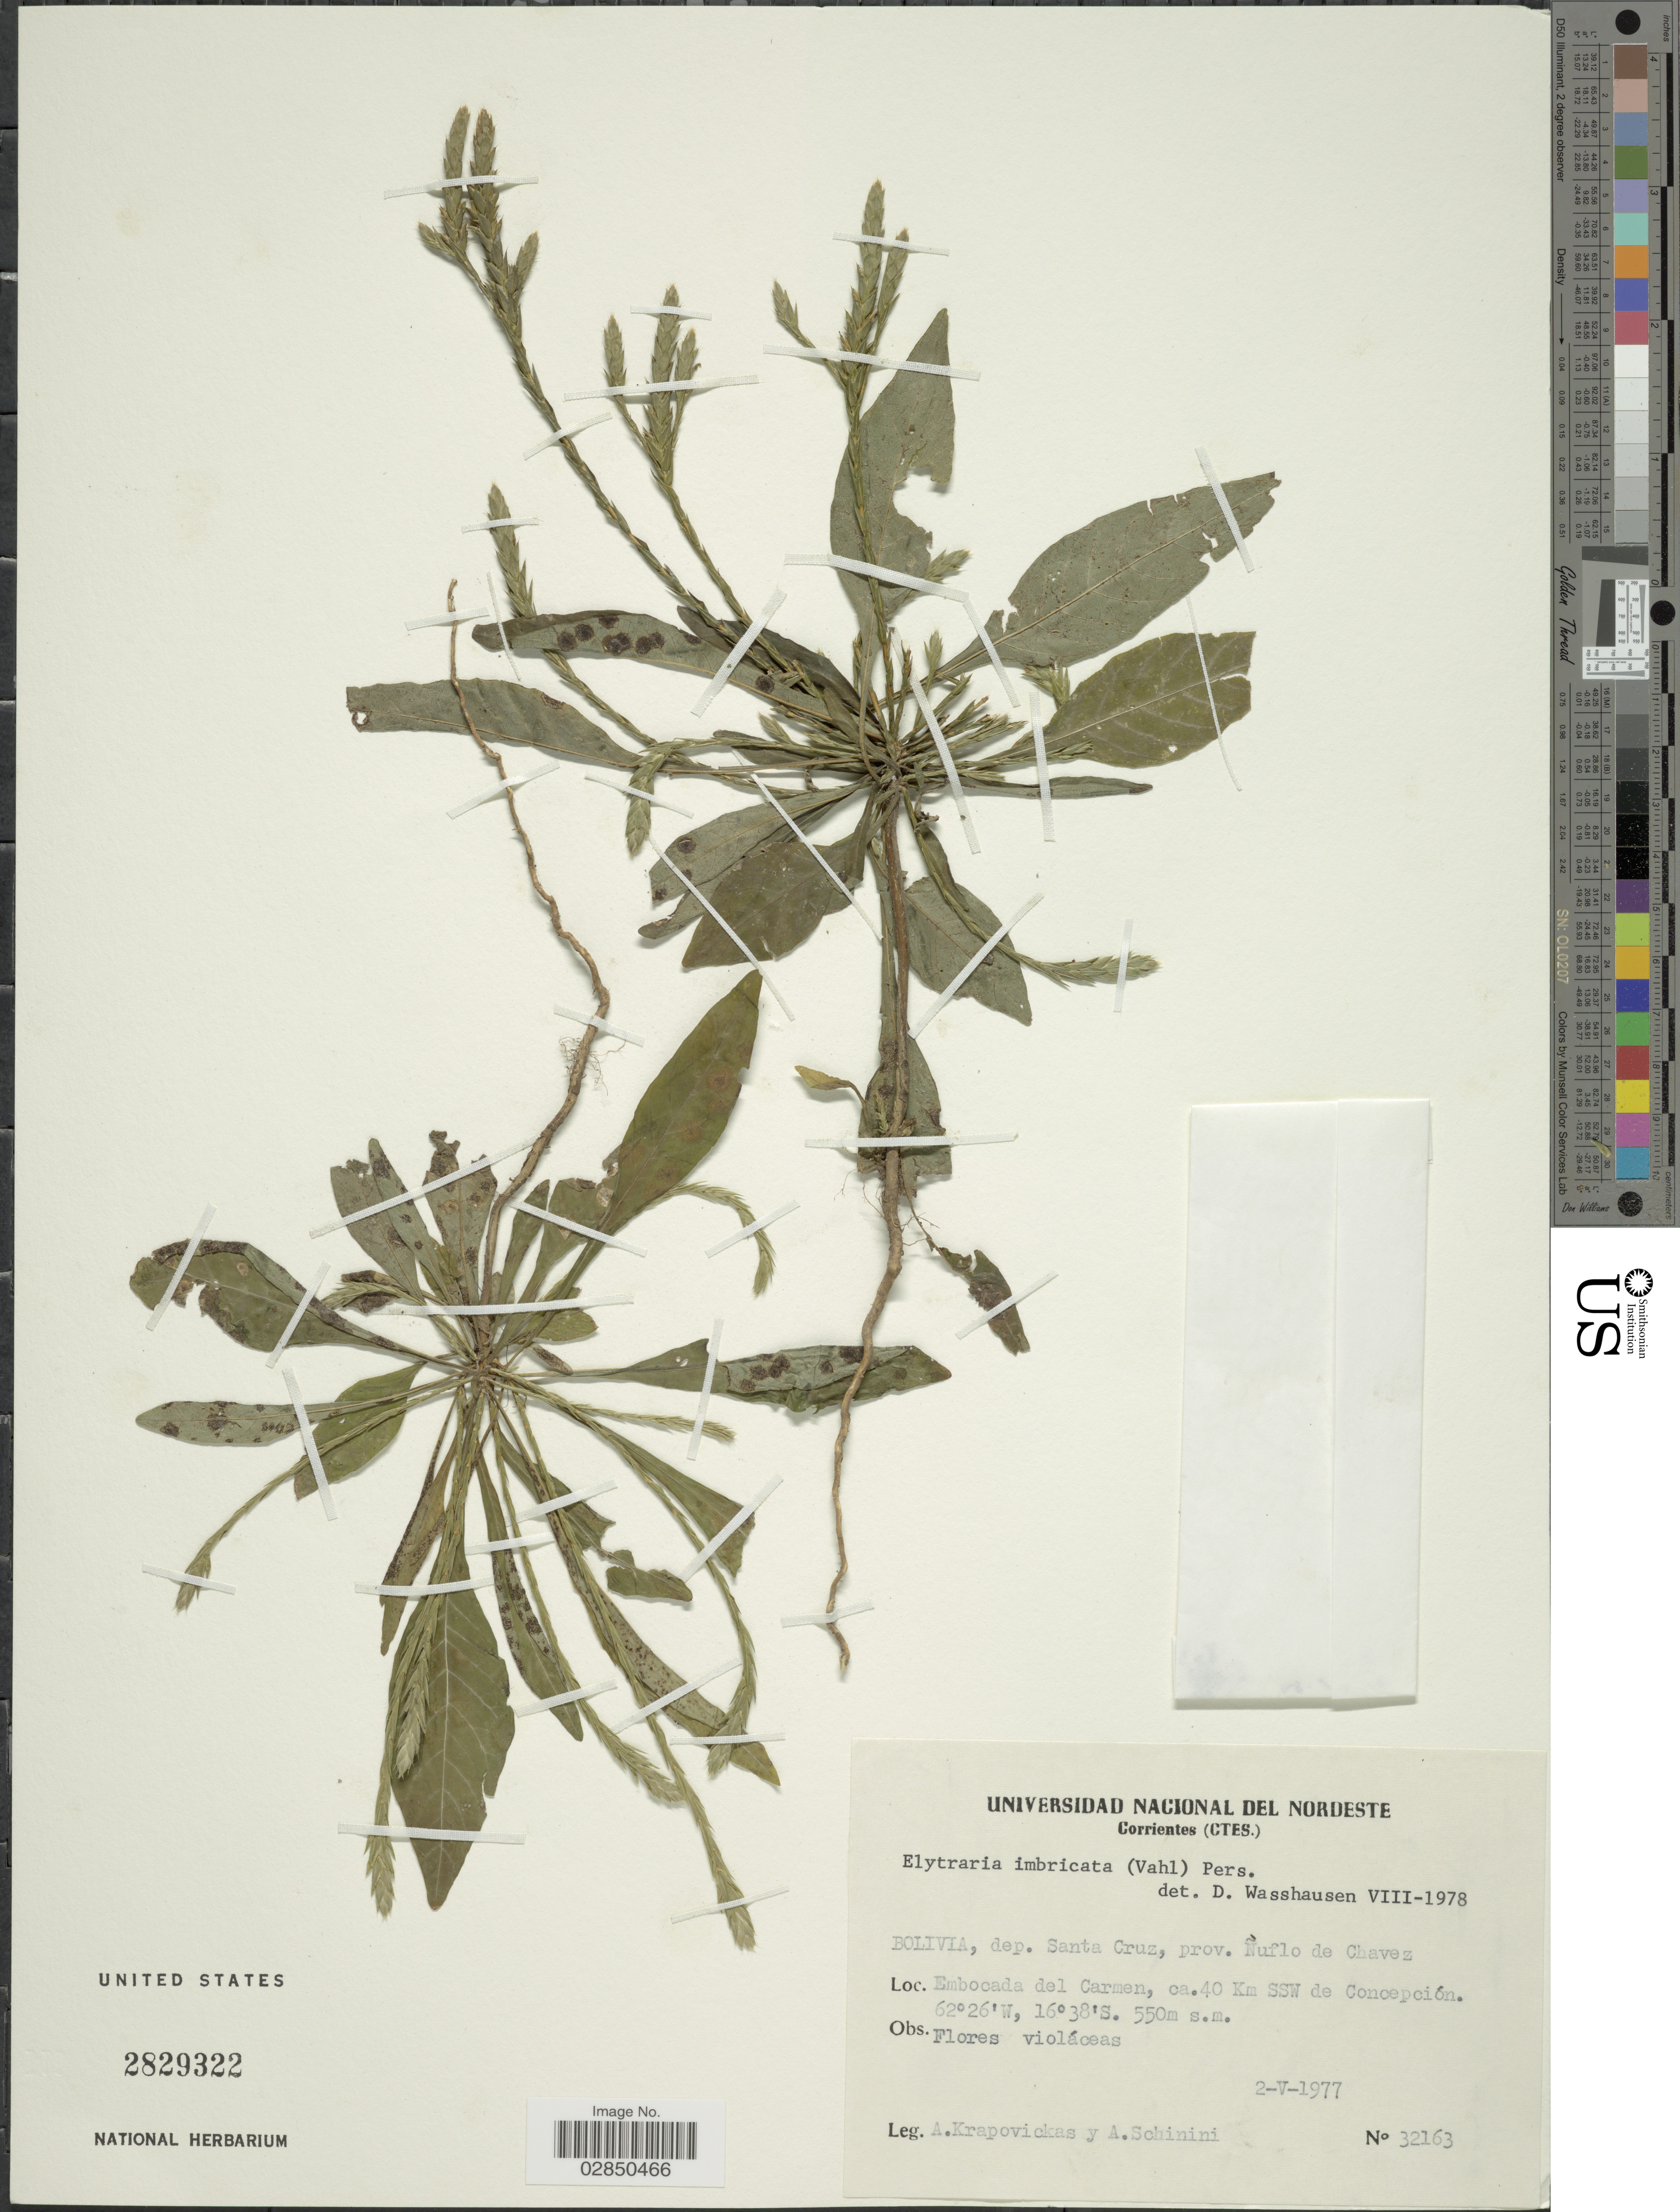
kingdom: Plantae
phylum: Tracheophyta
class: Magnoliopsida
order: Lamiales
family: Acanthaceae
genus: Elytraria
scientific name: Elytraria imbricata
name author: (Vahl) Pers.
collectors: A. Krapovickas & A. Schinini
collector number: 32163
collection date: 1977-05-02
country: Bolivia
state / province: Santa Cruz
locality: Dep. Santa Cruz, prov. Ñuflo de Chavez. Embocada del Carmen, ca. 40 Km SSW de Concepción.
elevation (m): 550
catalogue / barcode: US 2829322